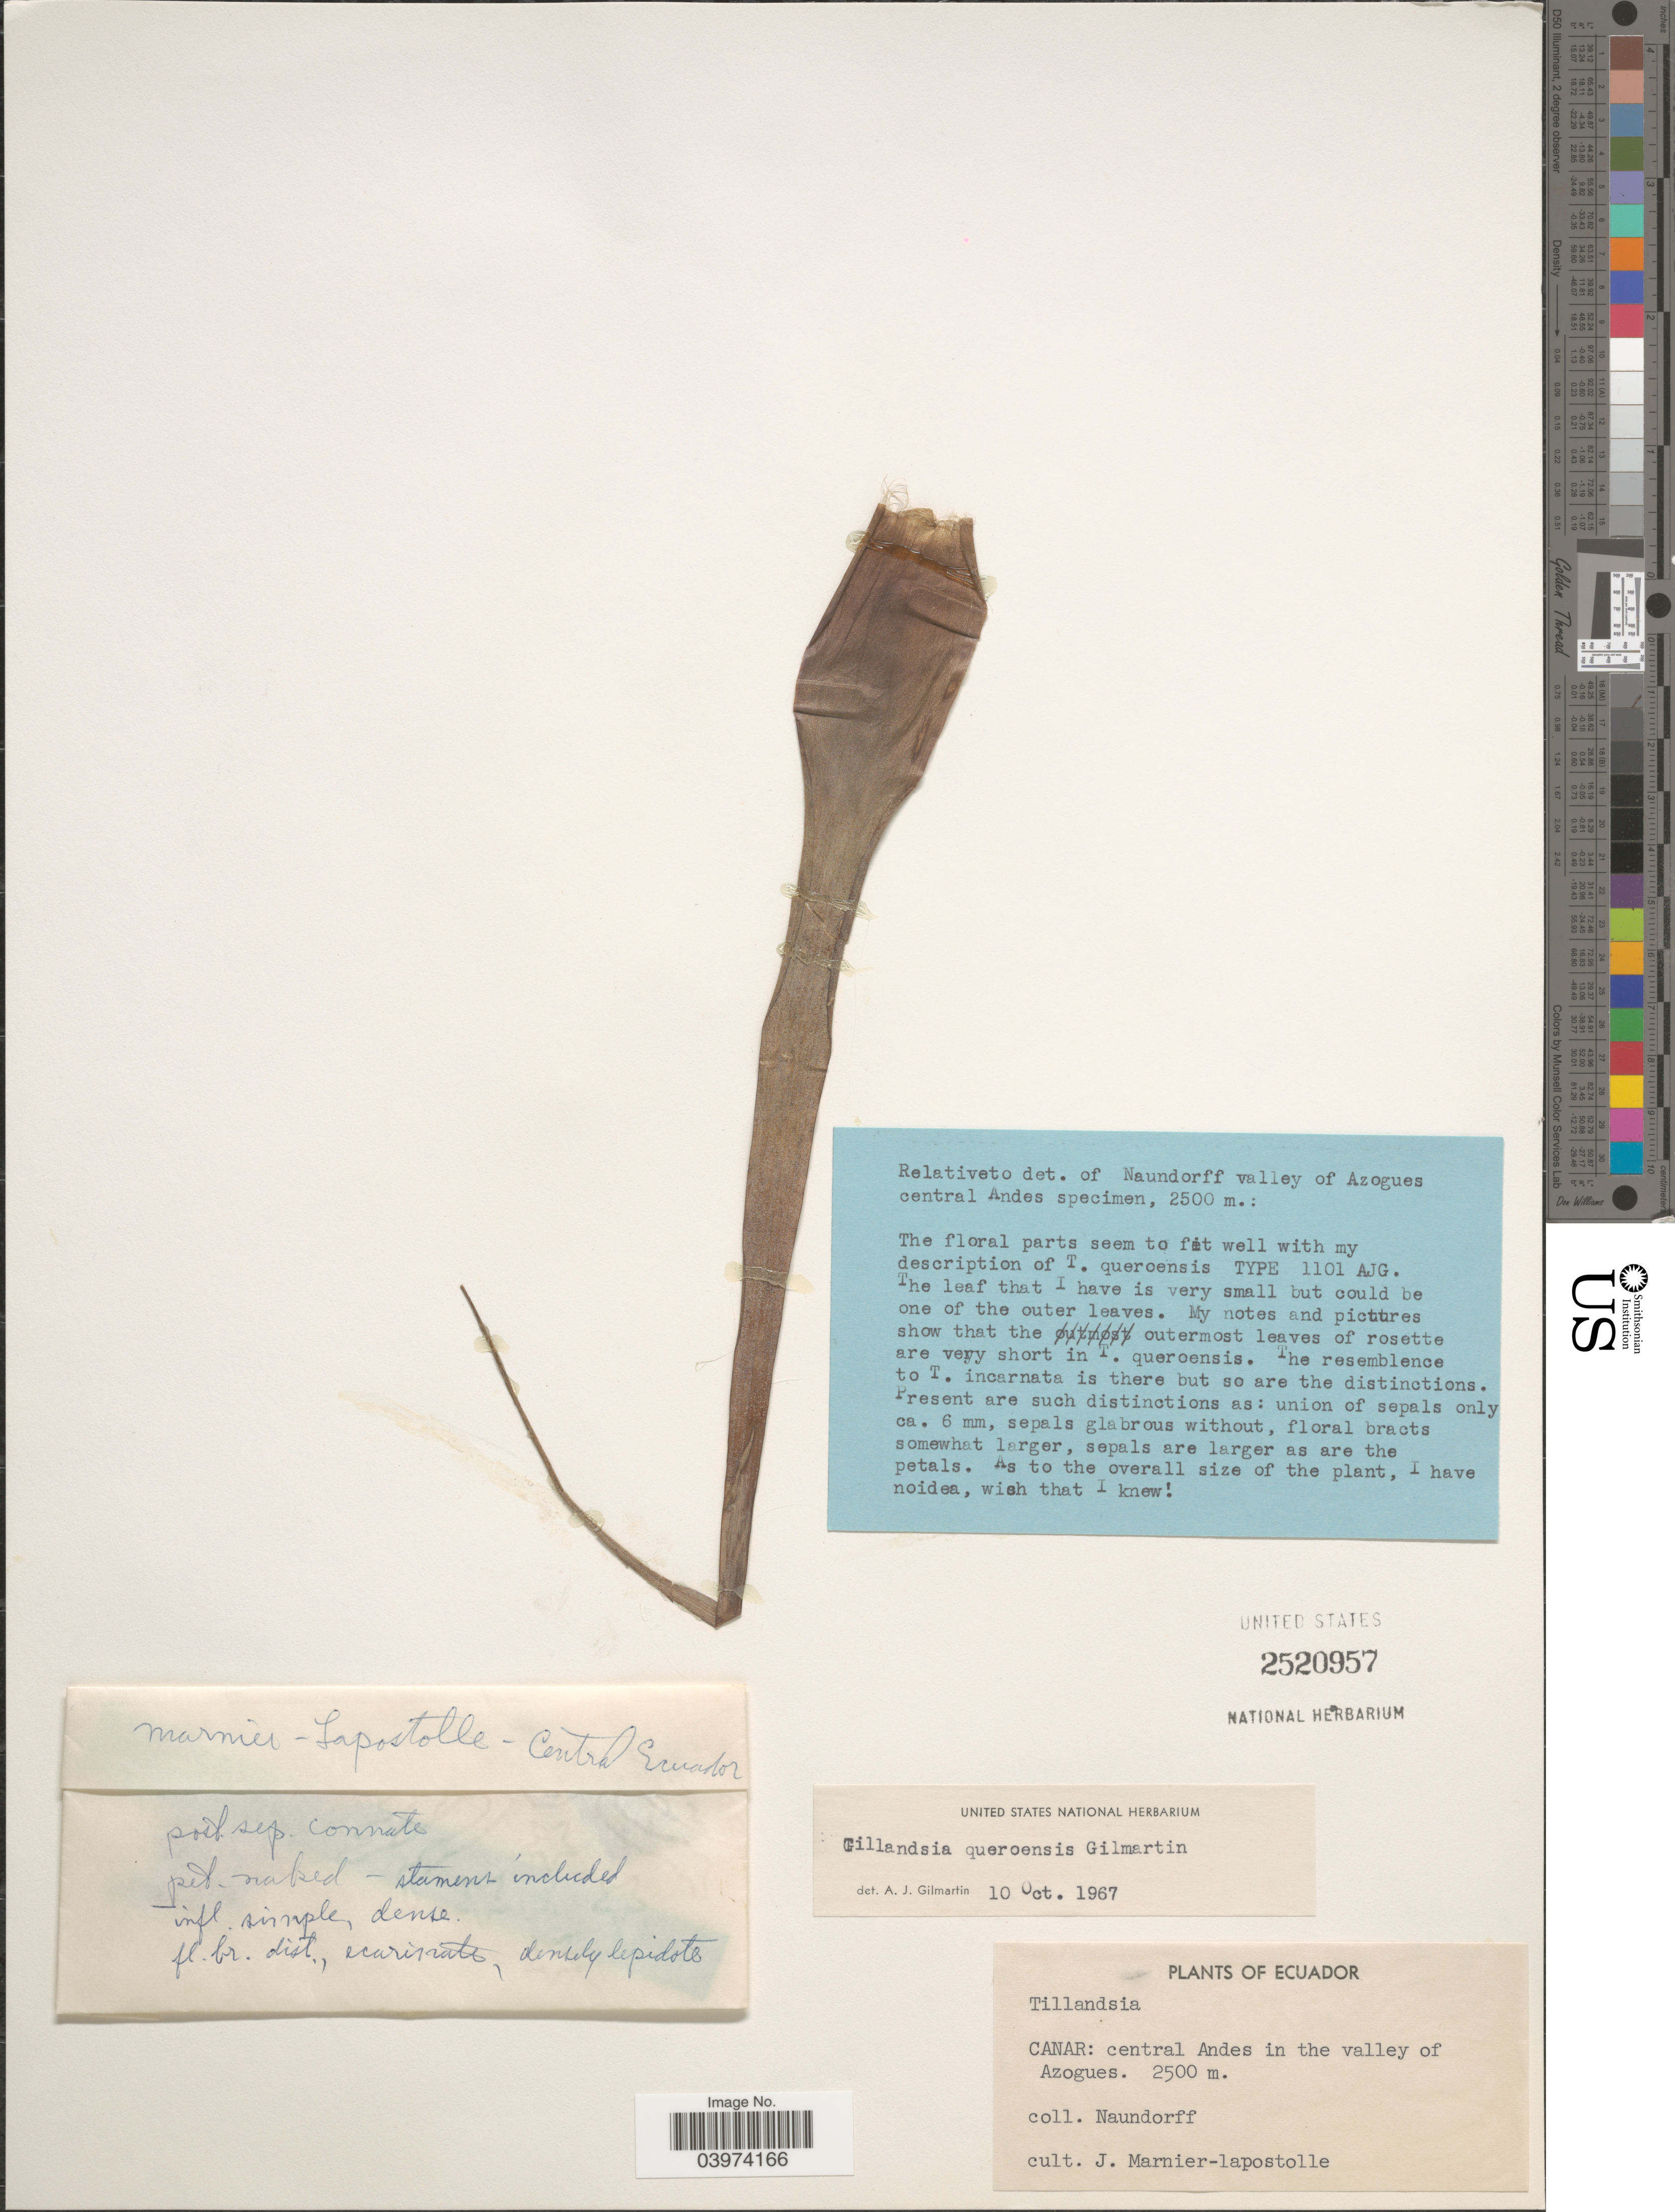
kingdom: Plantae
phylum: Tracheophyta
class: Liliopsida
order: Poales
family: Bromeliaceae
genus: Tillandsia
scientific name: Tillandsia queroensis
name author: Gilmartin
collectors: J. Marnier-Lapostolle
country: Ecuador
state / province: Cañar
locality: Central Andes in the valley of Azogues.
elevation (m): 2500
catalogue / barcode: US 2520957